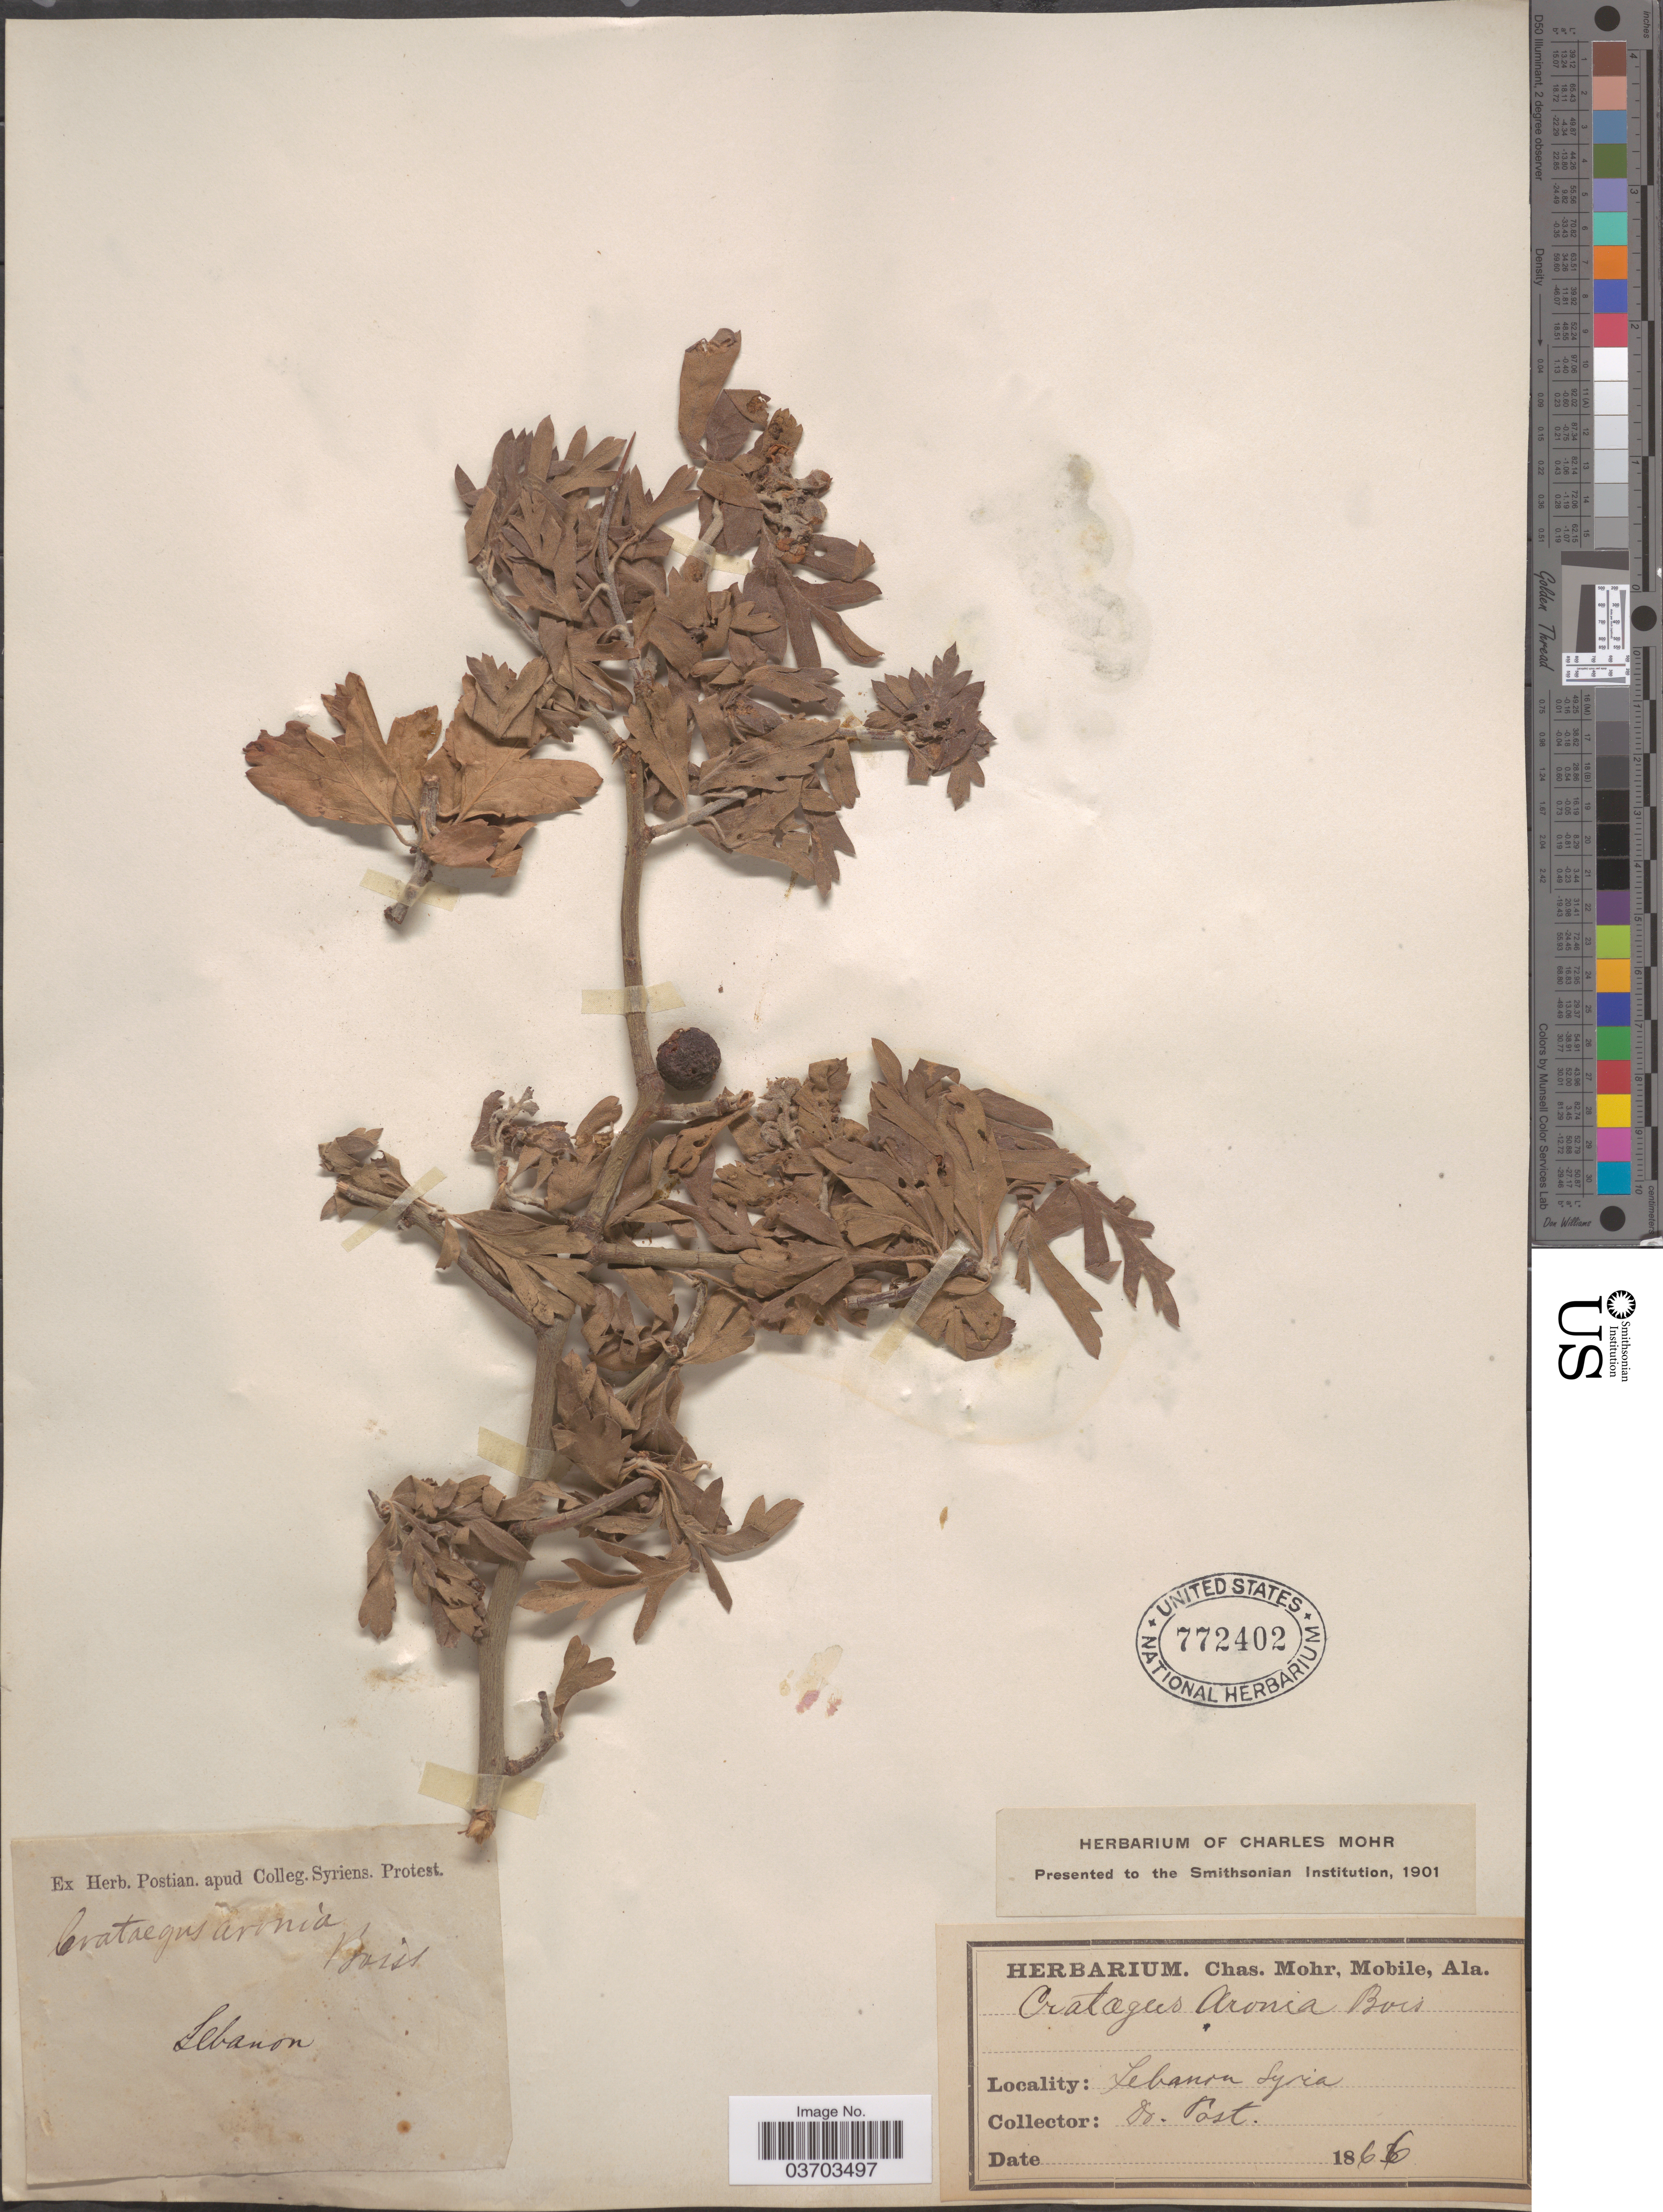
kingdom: Plantae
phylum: Tracheophyta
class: Magnoliopsida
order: Rosales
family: Rosaceae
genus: Crataegus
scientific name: Crataegus azarolus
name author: L.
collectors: -- Post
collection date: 1866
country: Lebanon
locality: Lebanon Syria.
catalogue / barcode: US 772402